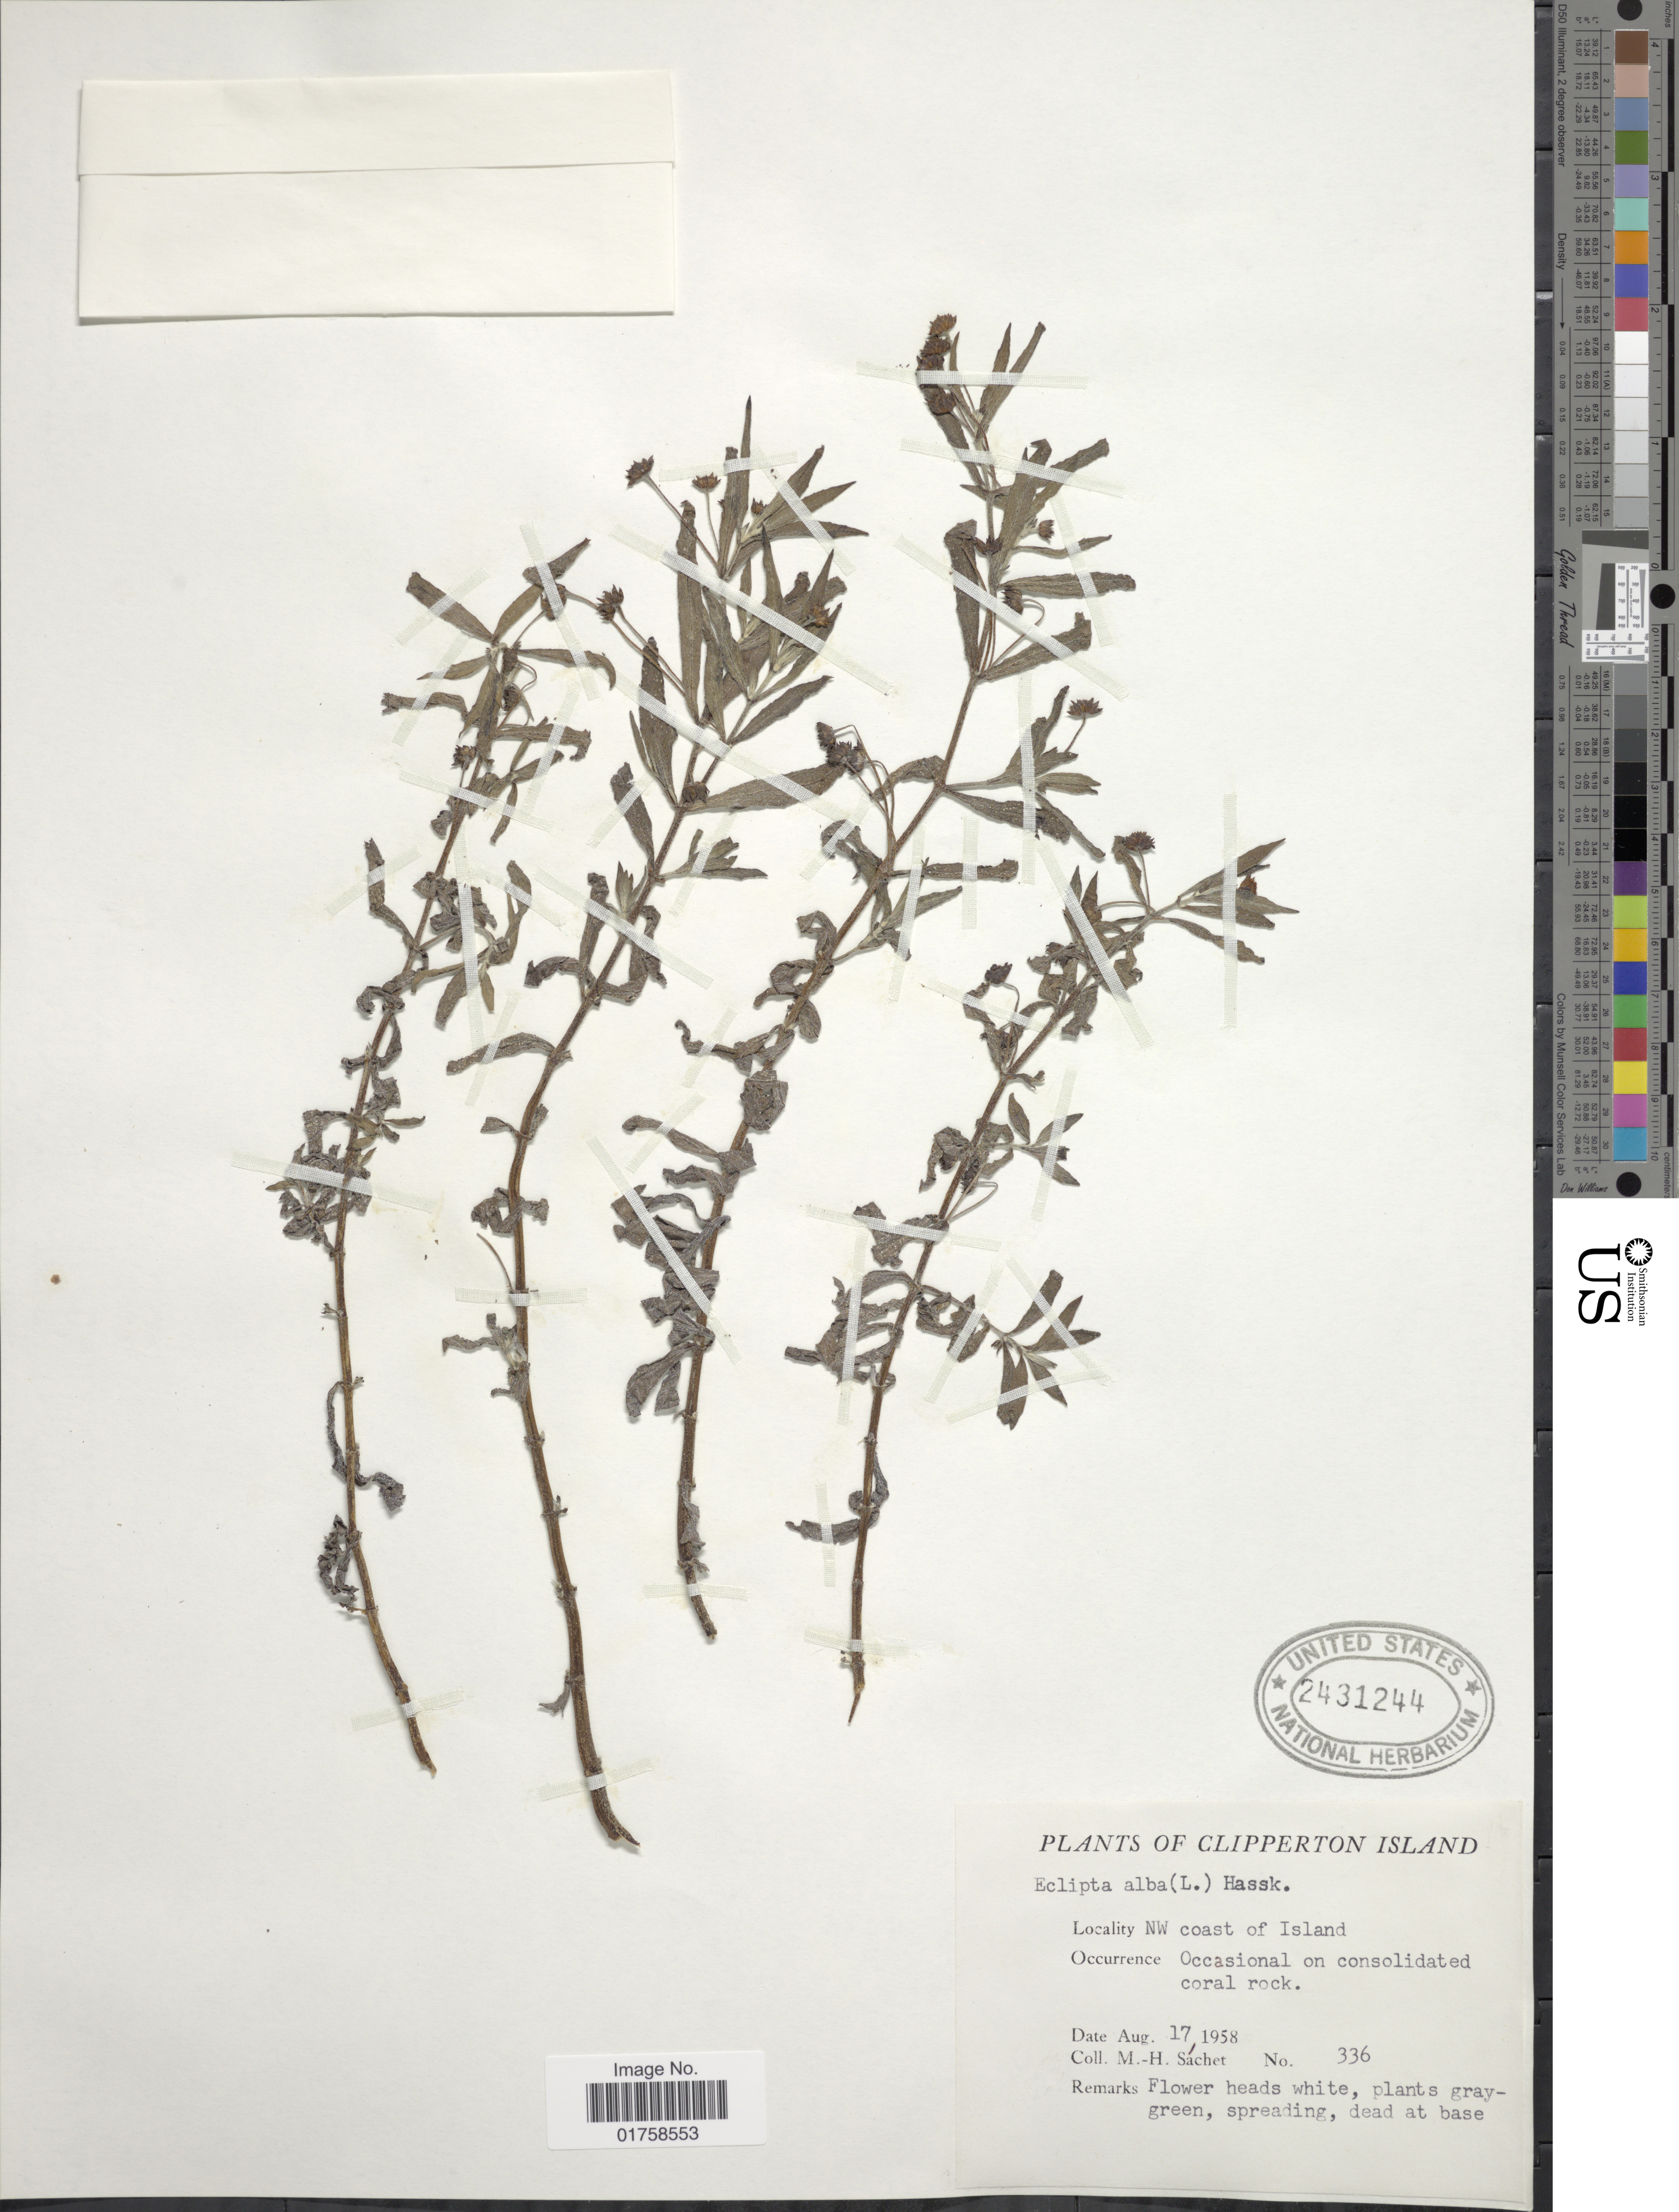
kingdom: Plantae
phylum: Tracheophyta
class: Magnoliopsida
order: Asterales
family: Asteraceae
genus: Eclipta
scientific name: Eclipta alba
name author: (L.) Hassk.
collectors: M.-H. Sachet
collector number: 336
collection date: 1958-08-17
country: Central Am. Pac. Islands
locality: Clipperton Island. NW coast of Island. Occasional on consolidated coral rock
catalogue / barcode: US 24312444